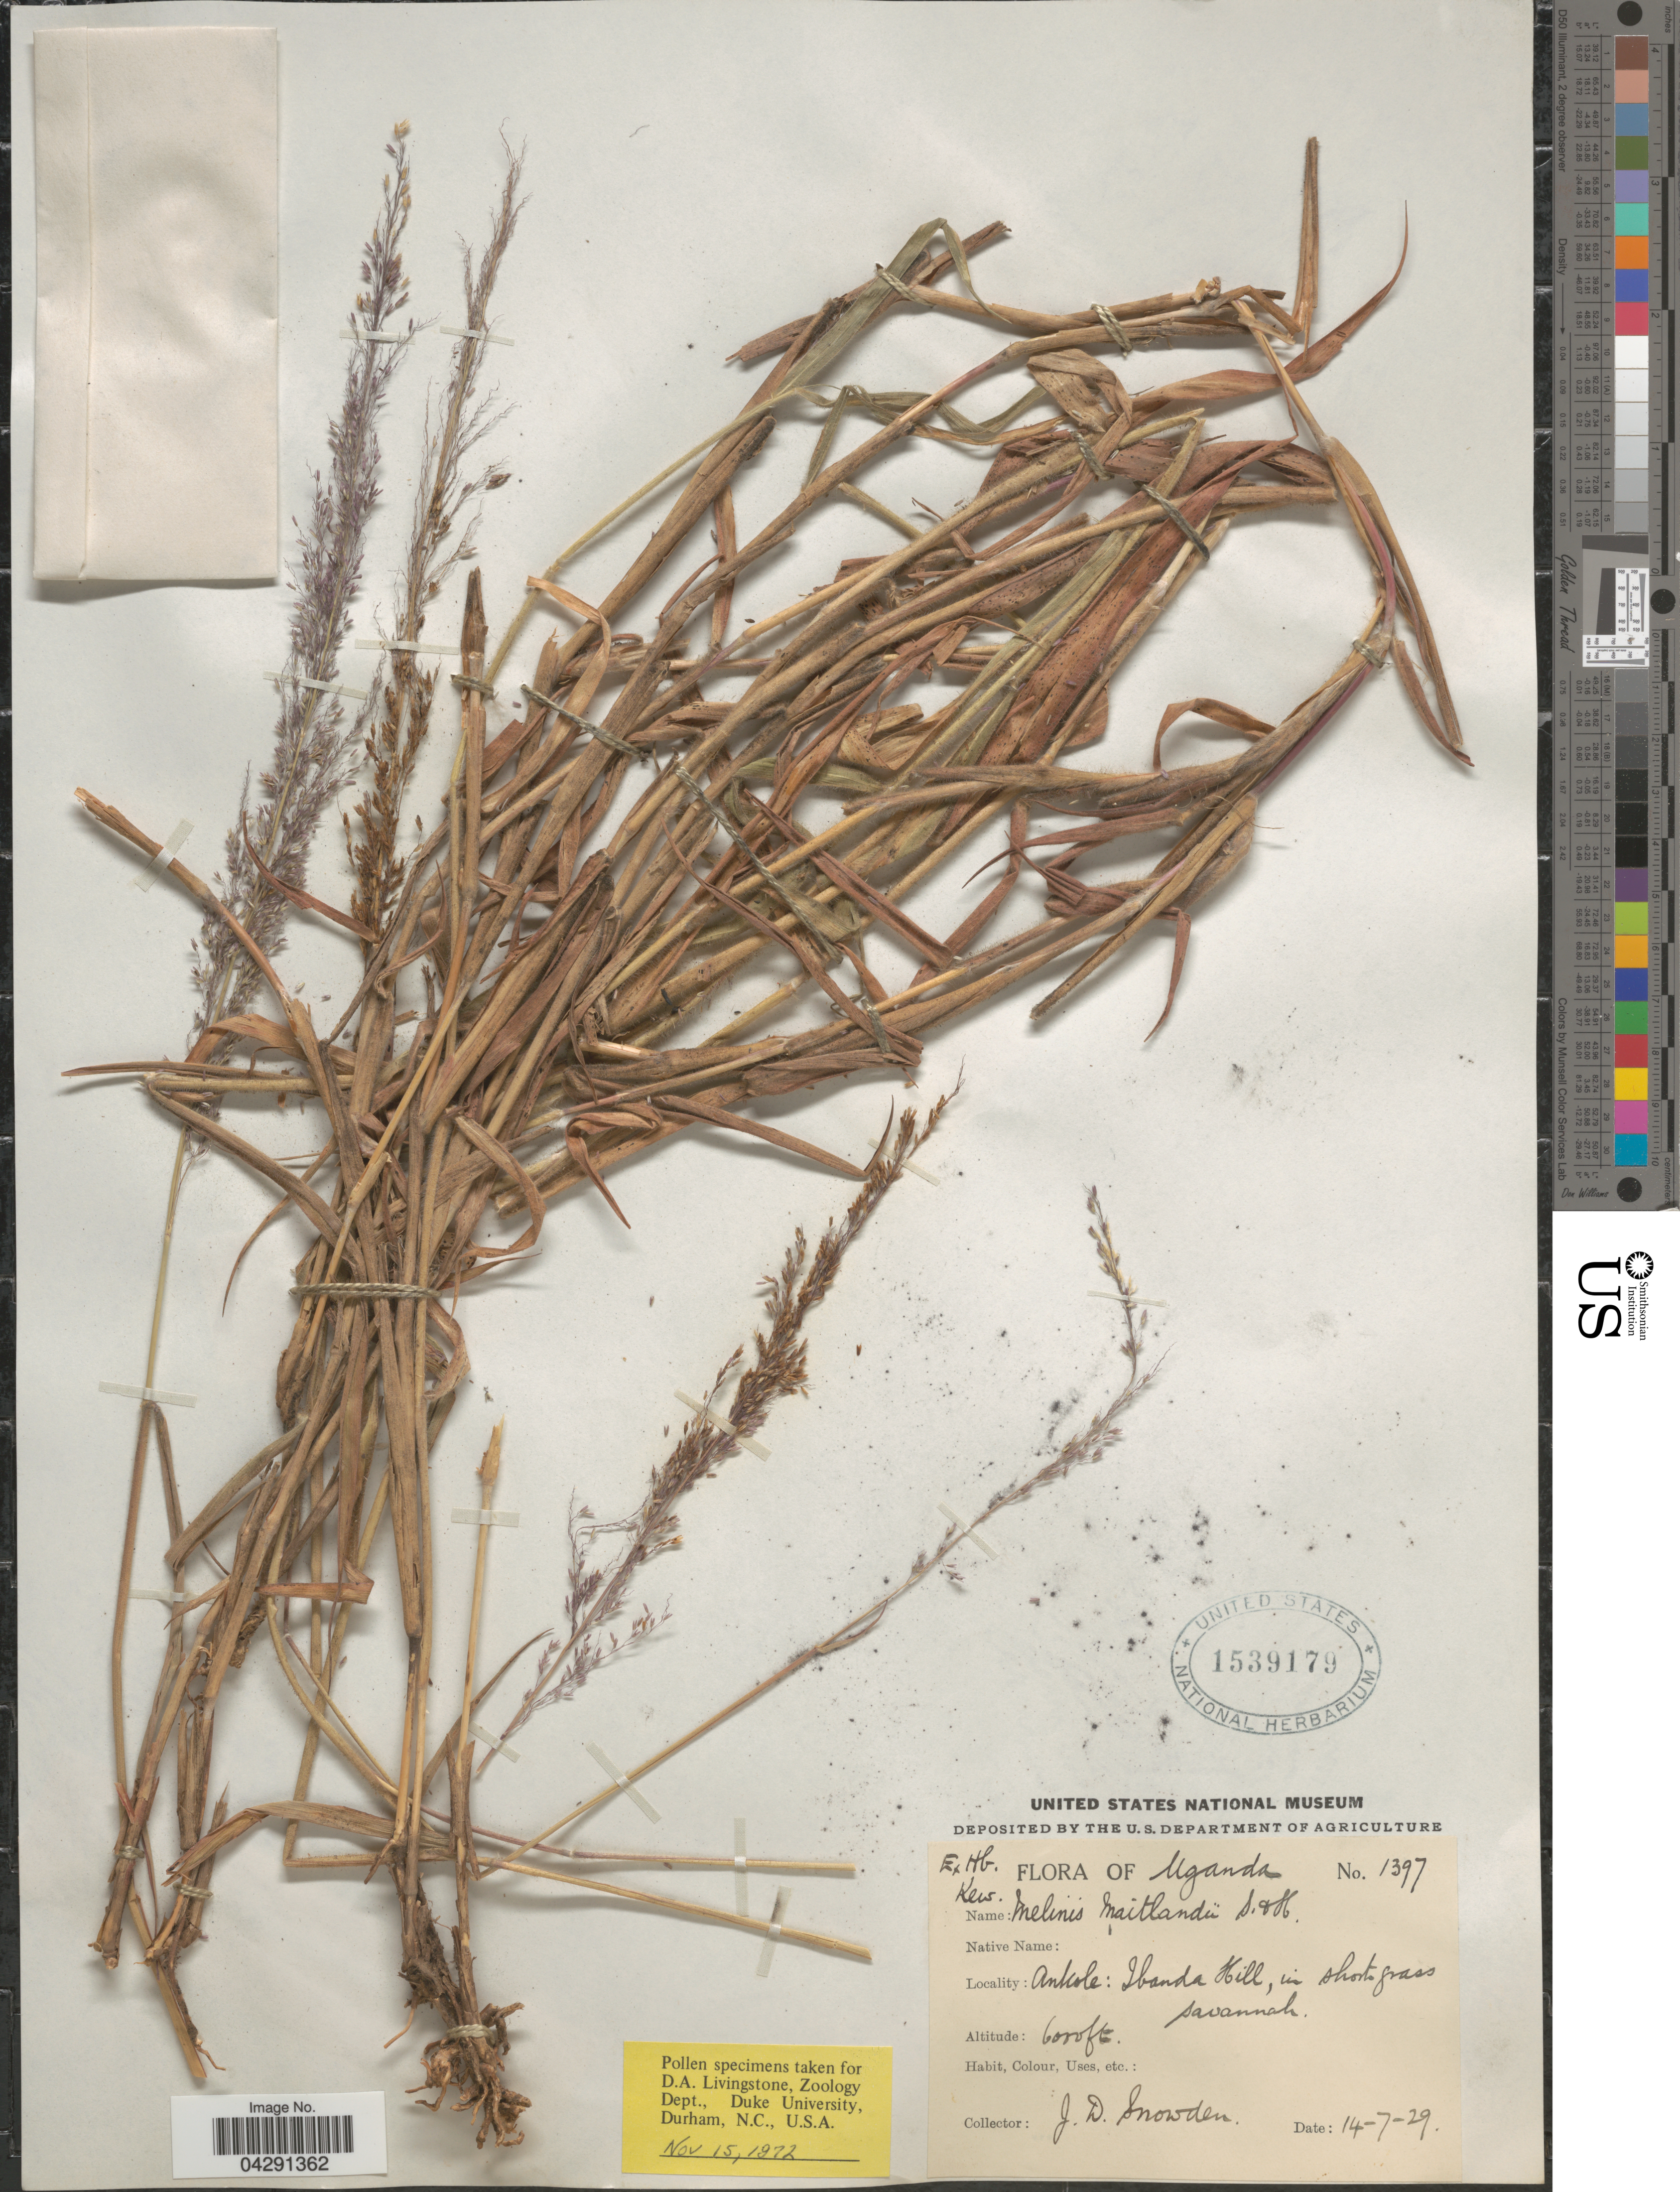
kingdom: Plantae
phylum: Tracheophyta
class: Liliopsida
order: Poales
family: Poaceae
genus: Melinis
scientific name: Melinis minutiflora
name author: P. Beauv.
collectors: J. Snowden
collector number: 1397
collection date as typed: Transcribed d/m/y: 14/7/29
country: Uganda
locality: Ankole: Ibanda Hill.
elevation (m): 1829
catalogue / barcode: US 1539179